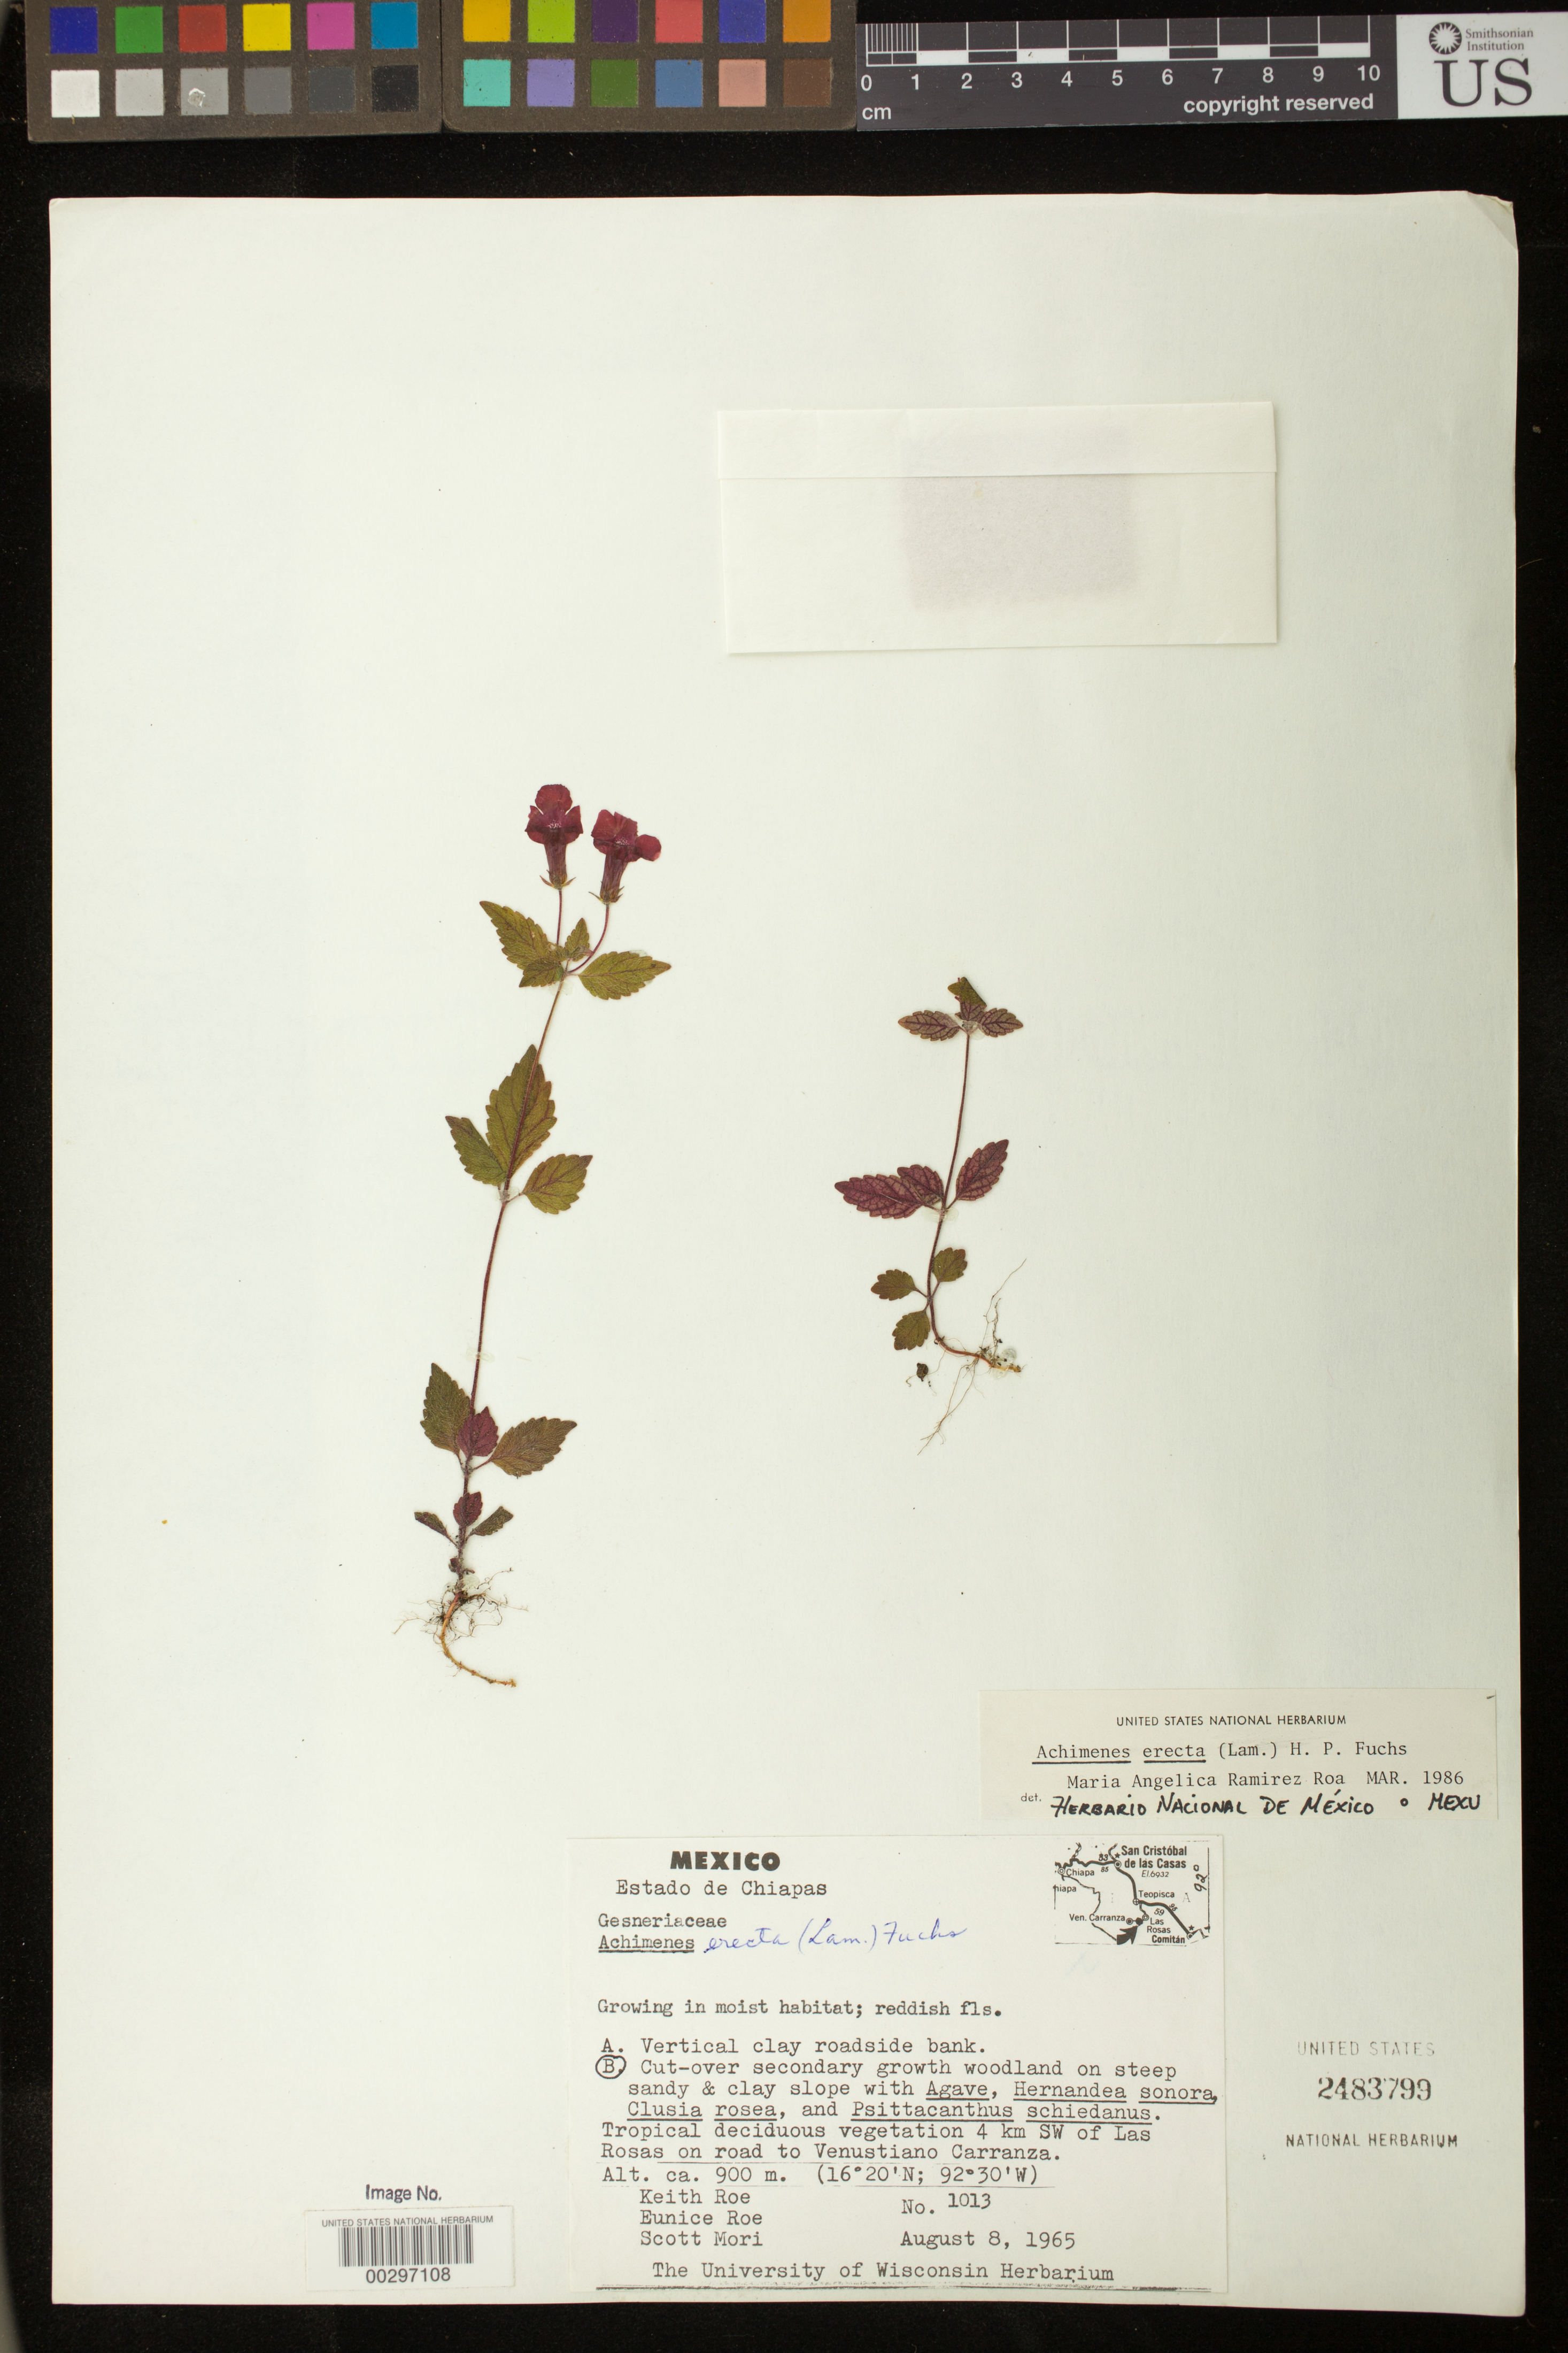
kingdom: Plantae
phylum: Tracheophyta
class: Magnoliopsida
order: Lamiales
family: Gesneriaceae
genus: Achimenes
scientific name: Achimenes erecta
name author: (Lam.) H.P. Fuchs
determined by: Skog, Laurence E.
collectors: K. Roe, E. Roe & S. Mori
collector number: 1013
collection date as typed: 08 Aug 1965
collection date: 1965-08-08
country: Mexico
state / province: Chiapas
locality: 4 km SW of Las Rosas on road to Venustiano Carranza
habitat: Tropical deciduous vegetation; cut-over secondary growth woodland on steep sandy & clay slope; growing in moist habitat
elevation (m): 900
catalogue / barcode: US 2483799